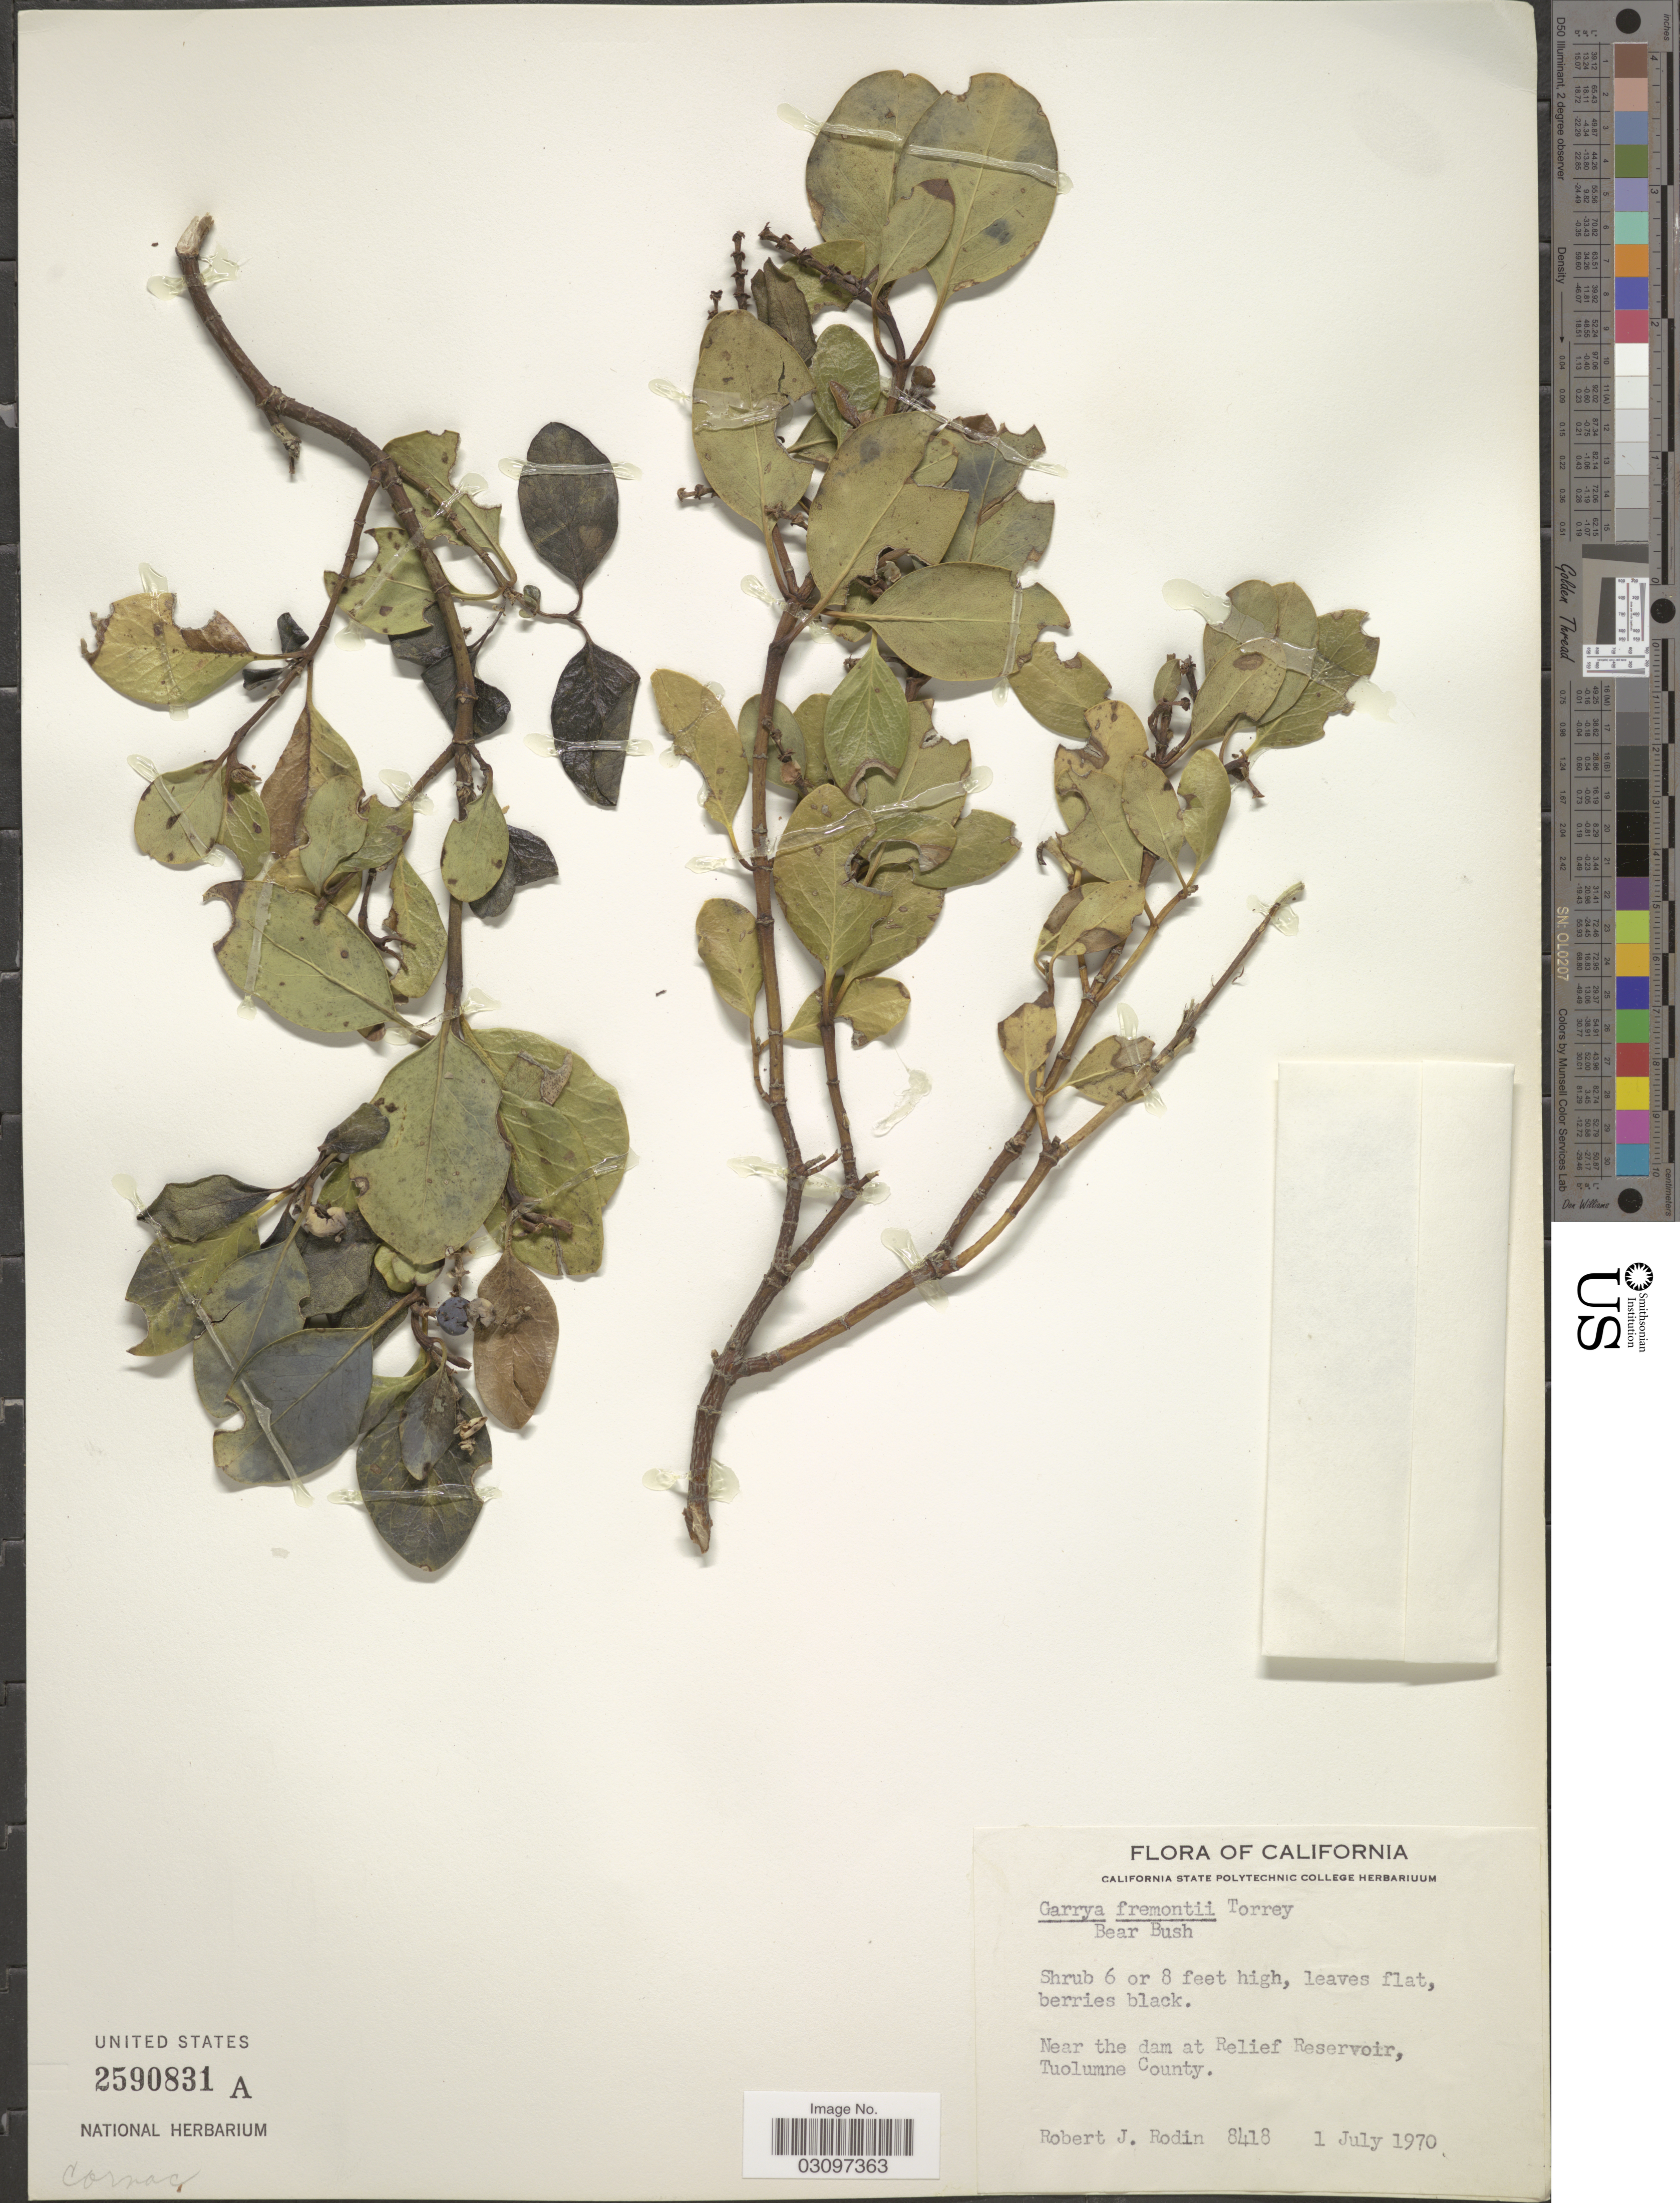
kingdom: Plantae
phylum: Tracheophyta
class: Magnoliopsida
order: Garryales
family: Garryaceae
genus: Garrya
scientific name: Garrya fremontii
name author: Torr.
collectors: R. J. Rodin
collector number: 8418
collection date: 1970-07-01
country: United States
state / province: California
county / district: Tuolumne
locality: Near the dam at Relief Reservoir, Tuolumne County.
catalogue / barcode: US 2590831A